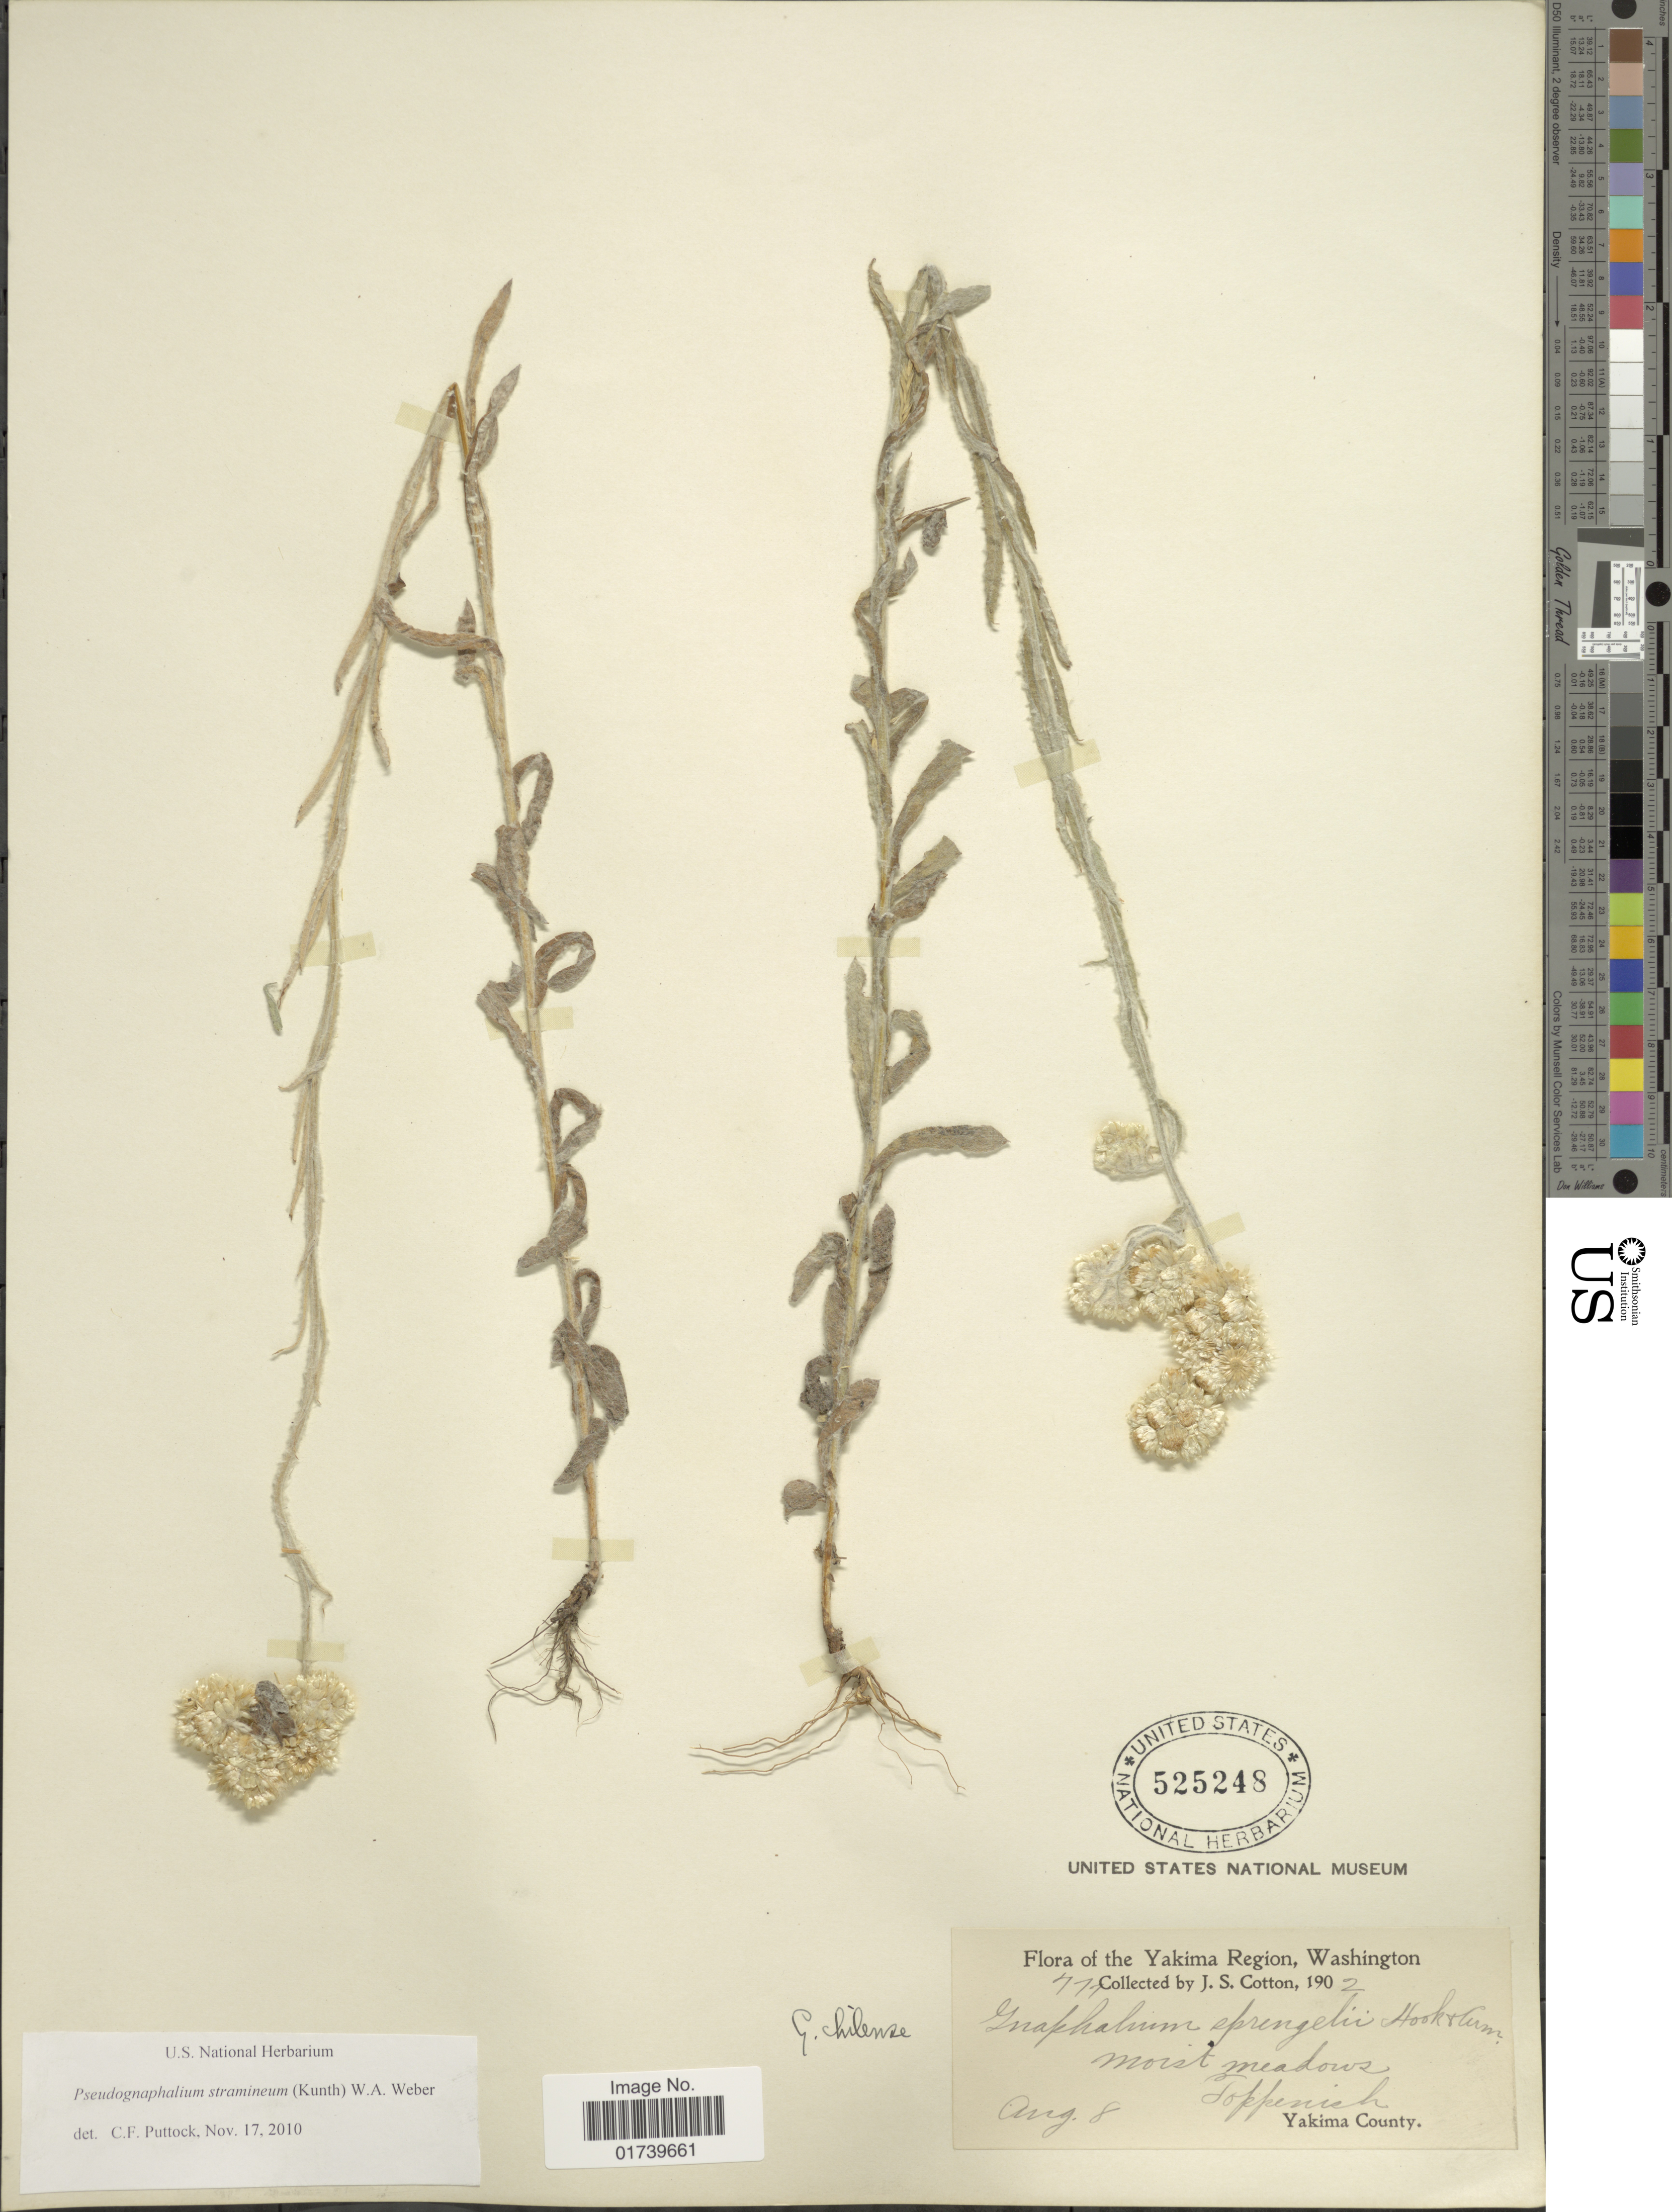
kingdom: Plantae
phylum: Tracheophyta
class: Magnoliopsida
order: Asterales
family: Asteraceae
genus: Pseudognaphalium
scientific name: Pseudognaphalium stramineum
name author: (Kunth) Anderb.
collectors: J. S. Cotton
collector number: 477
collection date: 1902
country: United States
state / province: Washington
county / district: Yakima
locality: Yakima Region, moist meadows, Toppenish, Yakima County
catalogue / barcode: US 525248